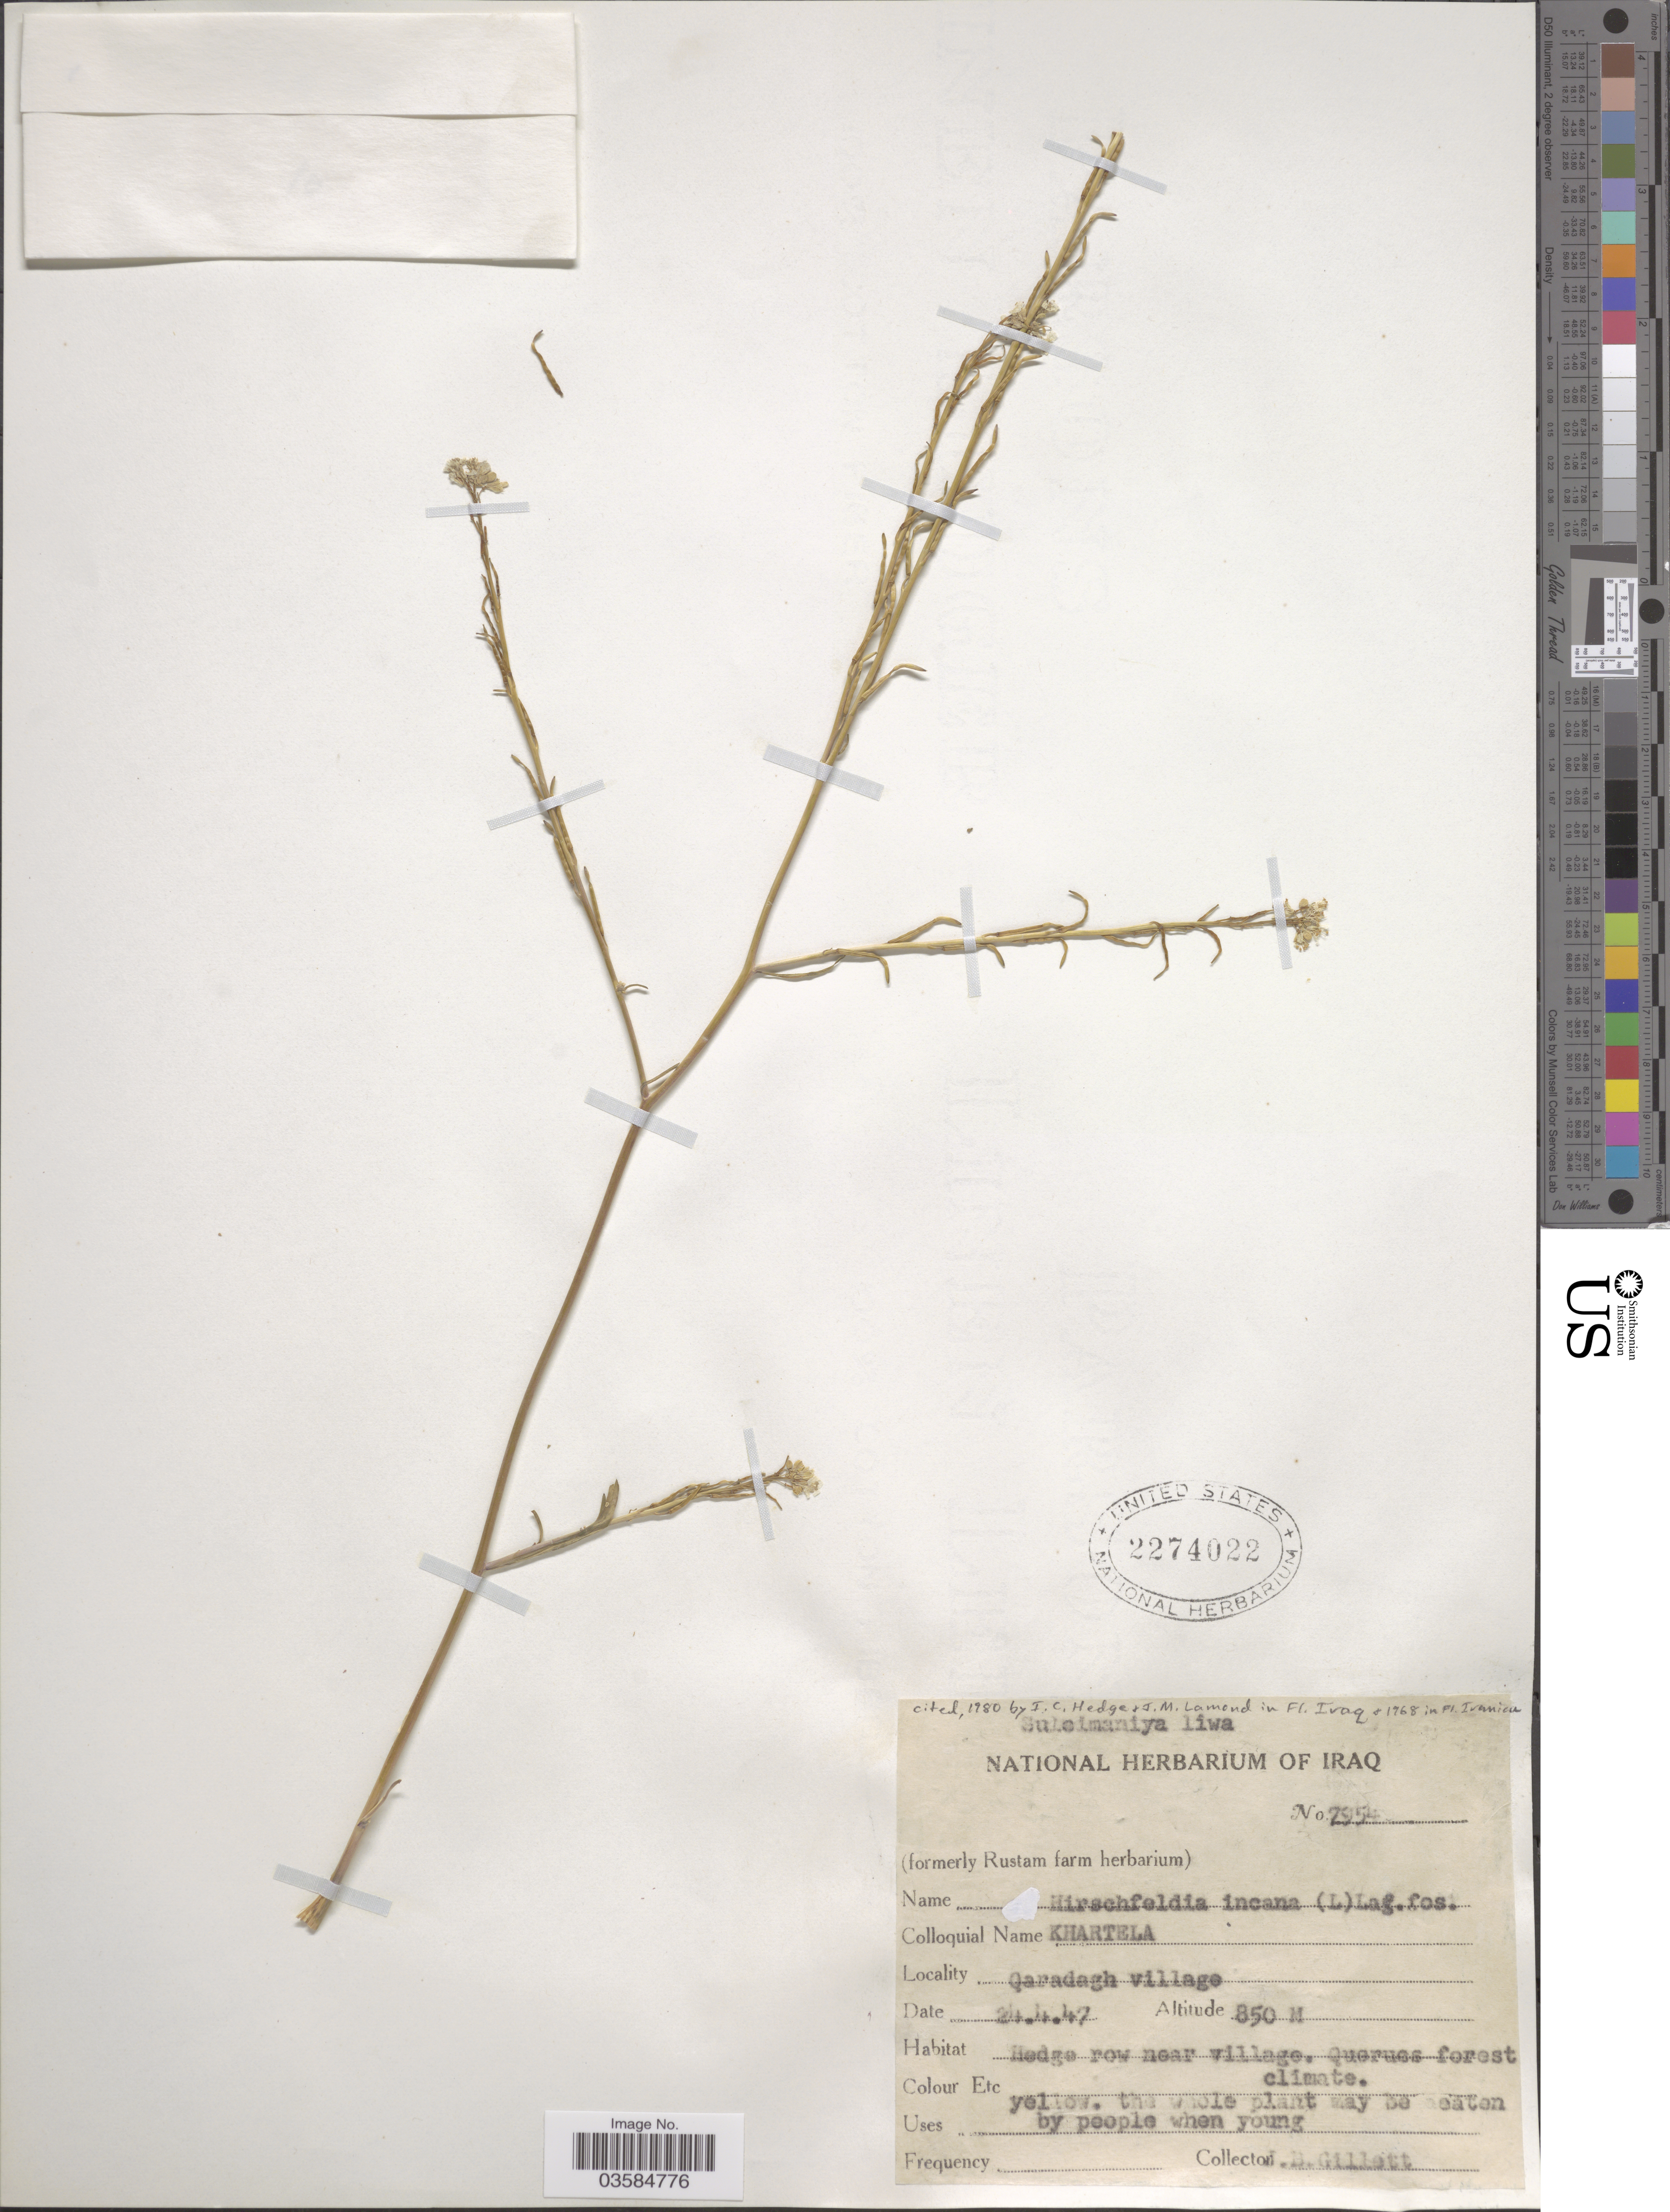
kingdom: Plantae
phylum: Tracheophyta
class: Magnoliopsida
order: Brassicales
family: Brassicaceae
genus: Hirschfeldia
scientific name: Hirschfeldia incana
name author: (L.) Lagr.-Foss.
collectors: J. B. Gillett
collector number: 7954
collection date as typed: Transcribed d/m/y: 24/4/47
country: Iraq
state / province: As Sulaymānīyah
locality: Suleimaniya liwa. Qaradagh village.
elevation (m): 850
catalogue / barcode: US 2274022